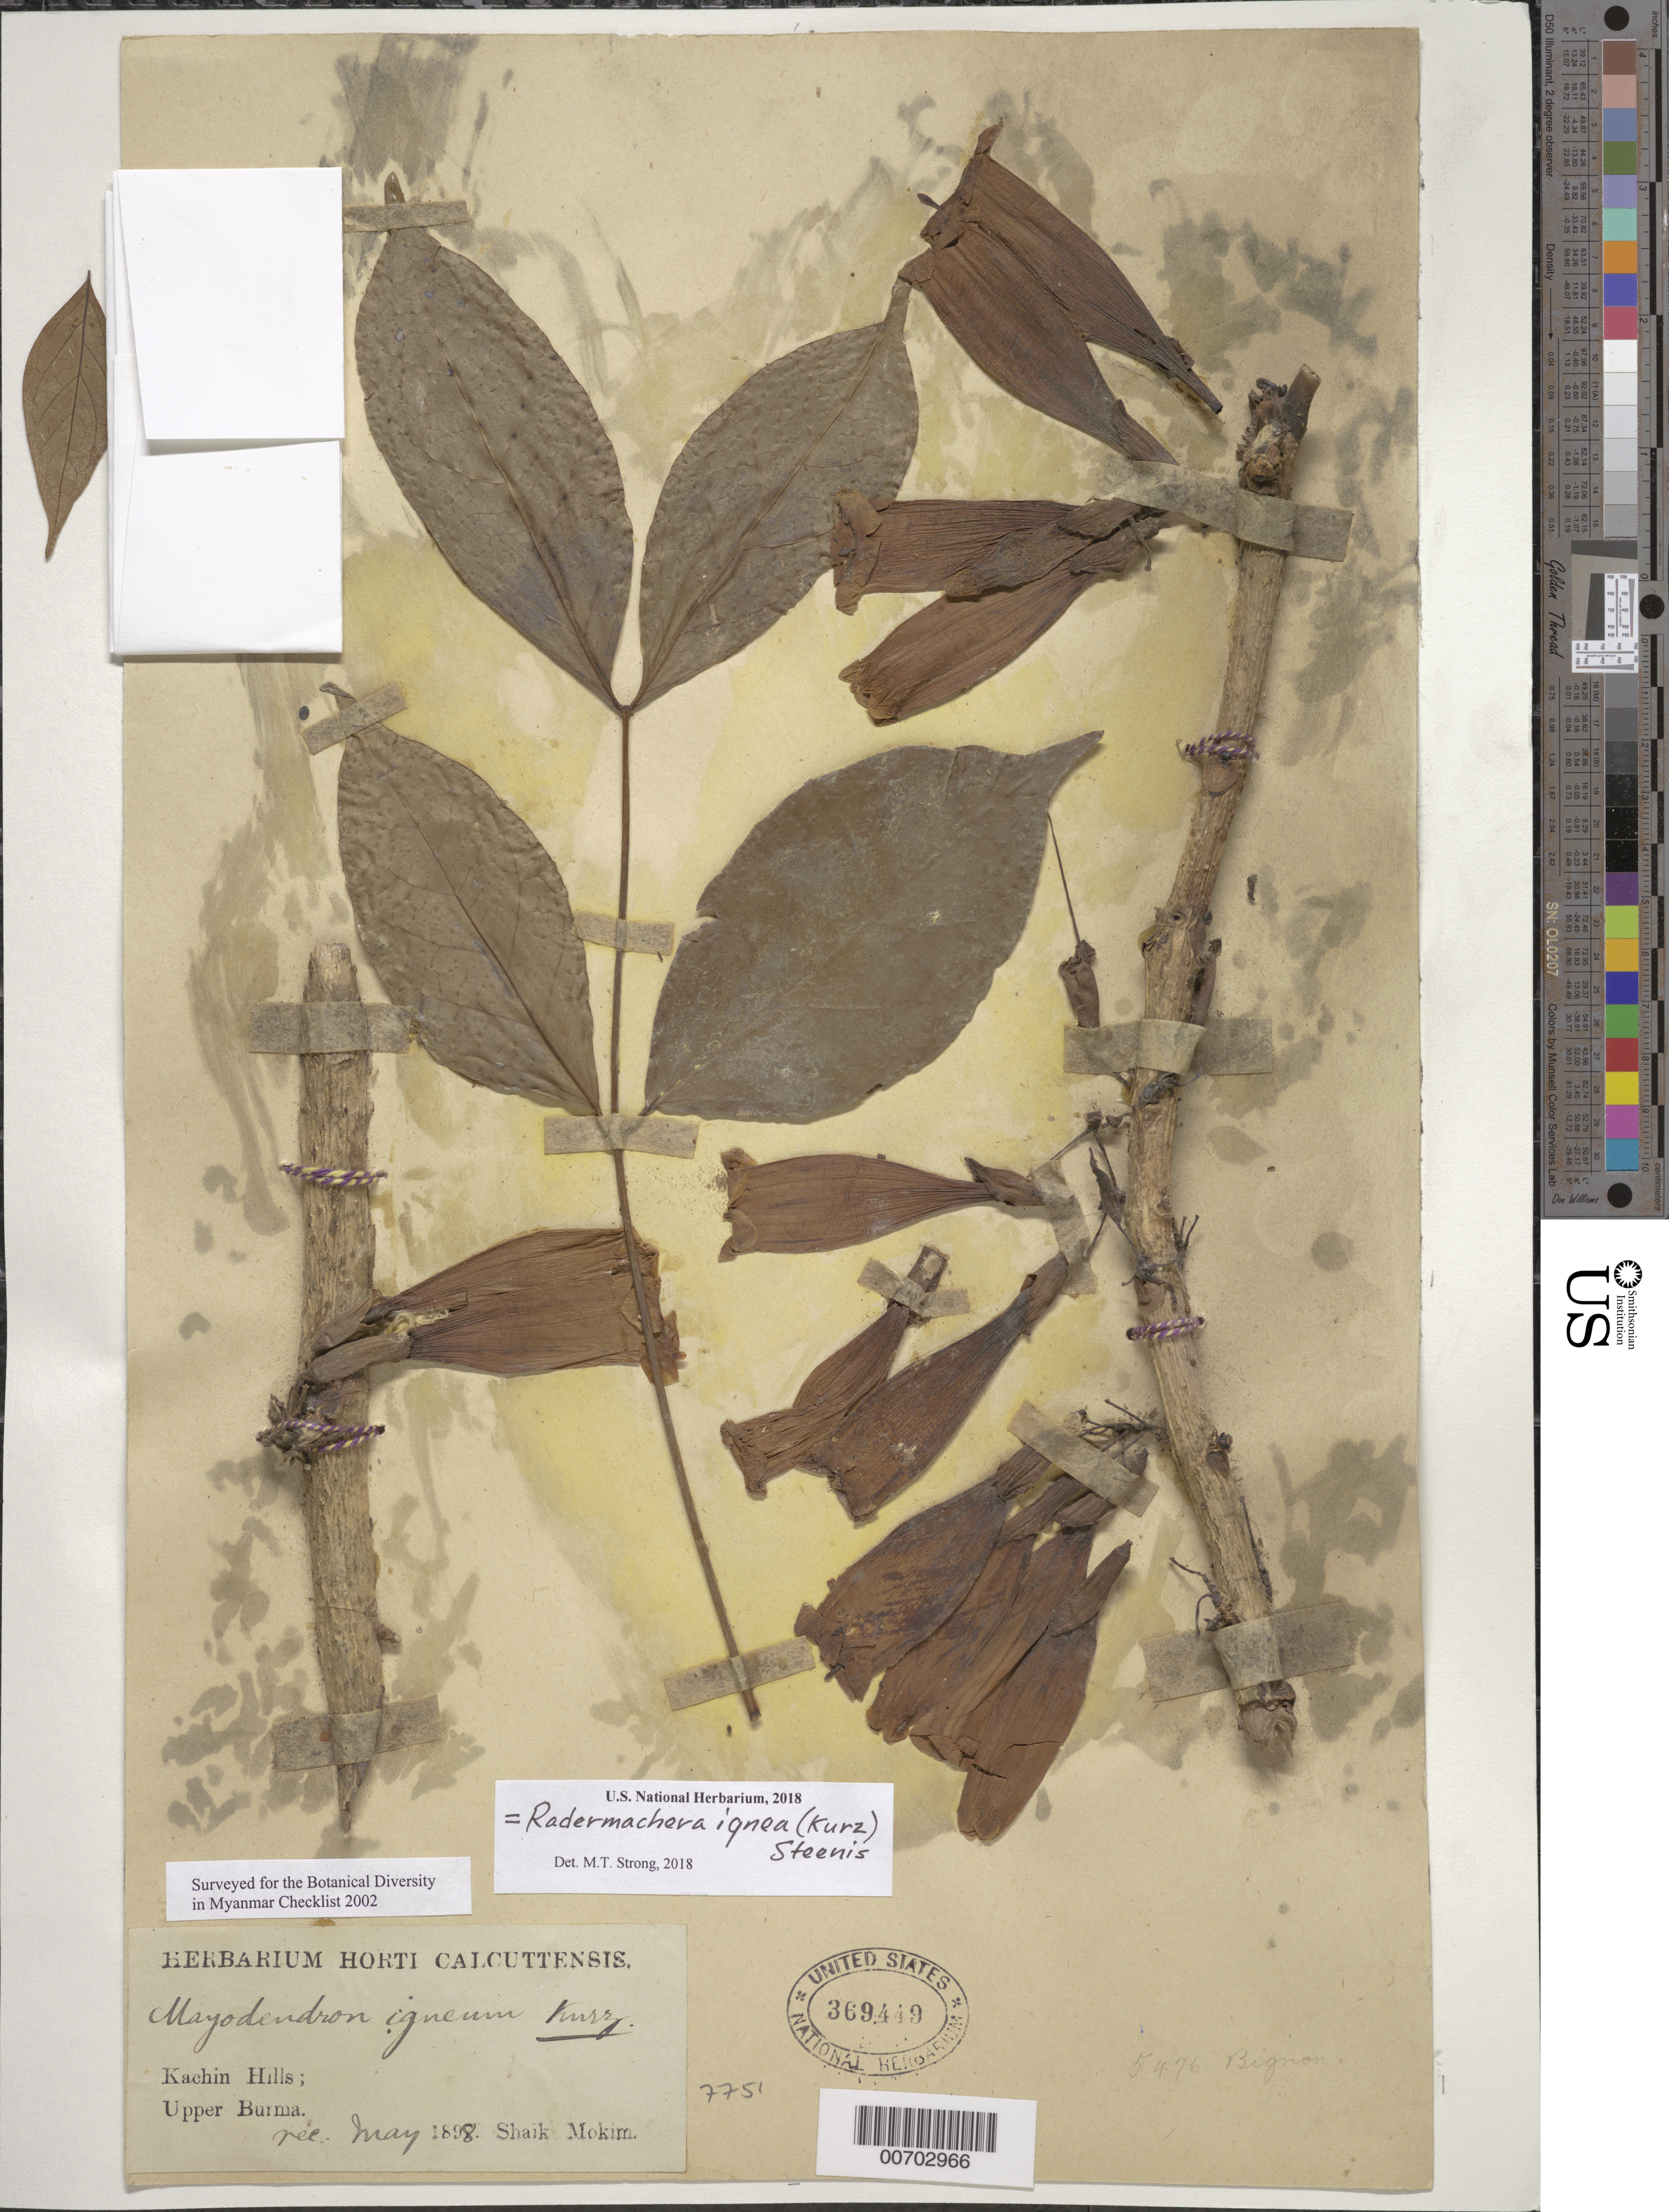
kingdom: Plantae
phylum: Tracheophyta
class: Magnoliopsida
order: Lamiales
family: Bignoniaceae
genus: Radermachera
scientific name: Radermachera ignea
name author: (Kurz) Steen.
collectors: S. Mokim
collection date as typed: May 1898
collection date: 1898-05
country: Myanmar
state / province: Kachin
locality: Kachin Hills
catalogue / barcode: US 369449